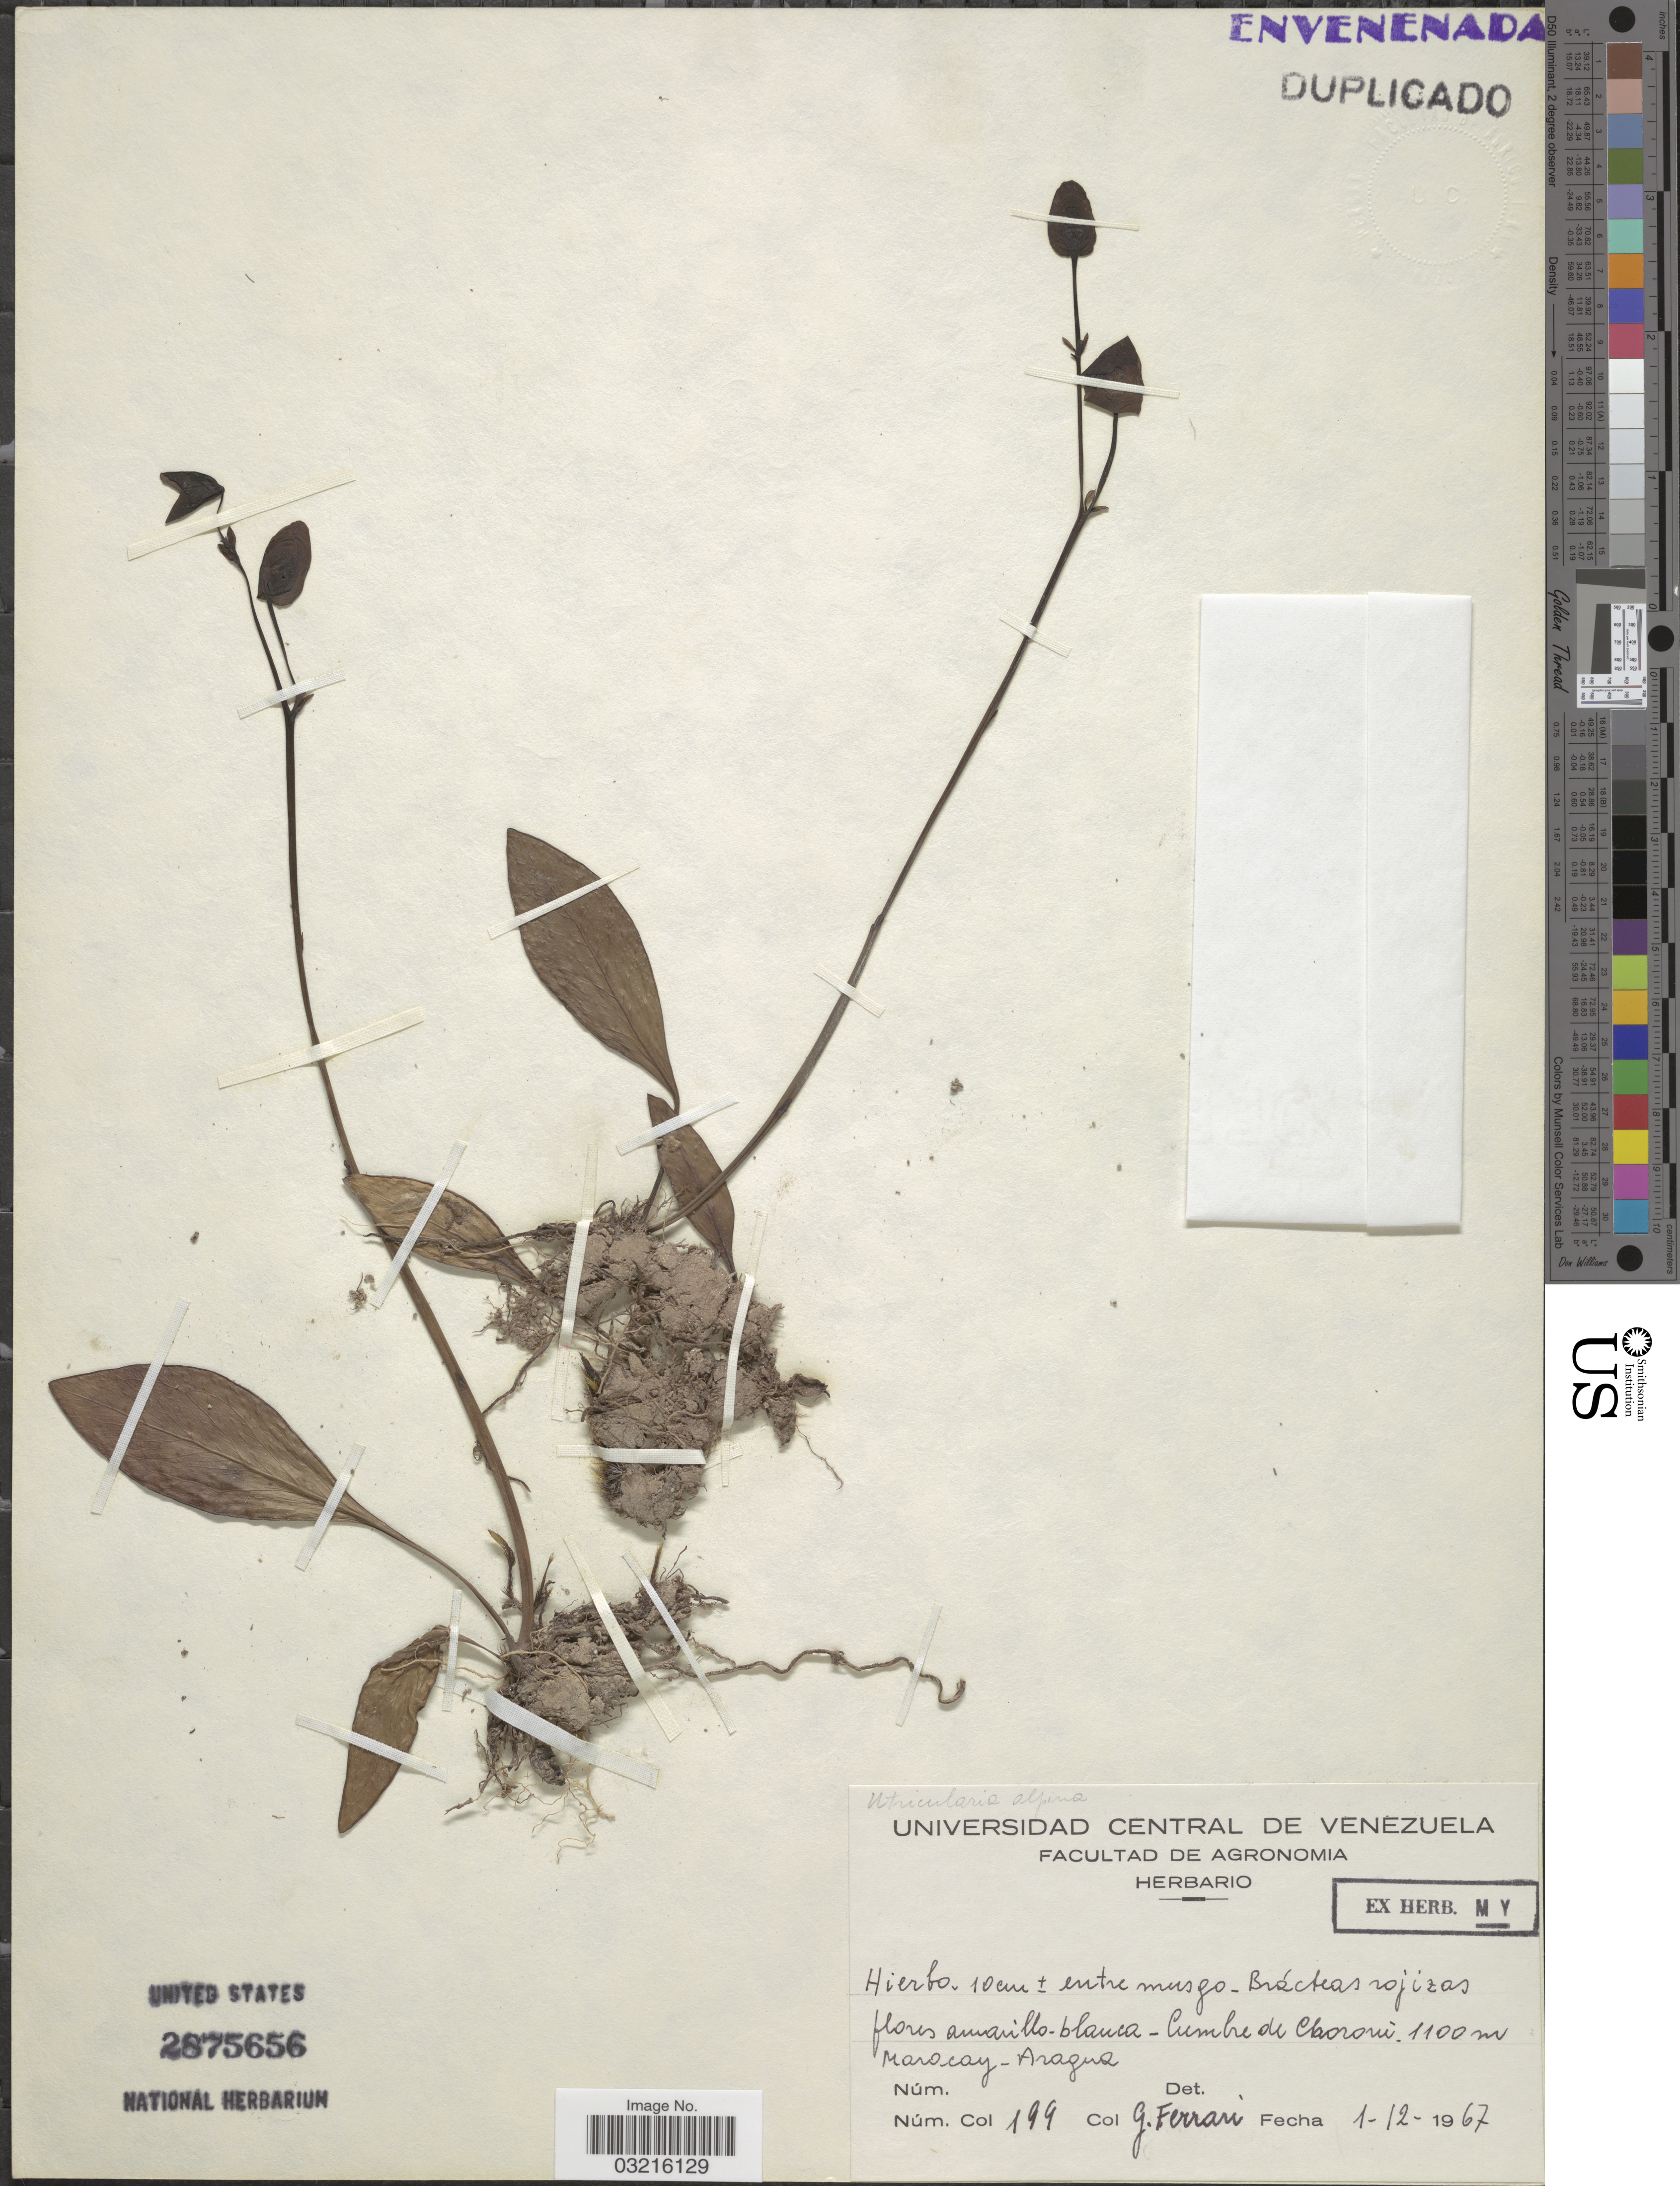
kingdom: Plantae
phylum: Tracheophyta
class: Magnoliopsida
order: Lamiales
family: Lentibulariaceae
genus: Utricularia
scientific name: Utricularia alpina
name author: Jacq.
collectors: G. Ferrari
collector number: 199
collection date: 1967-12-01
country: Venezuela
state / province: Aragua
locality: Cumbre de Choroní. Maracay-Aragua.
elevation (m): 1100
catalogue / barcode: US 2875656